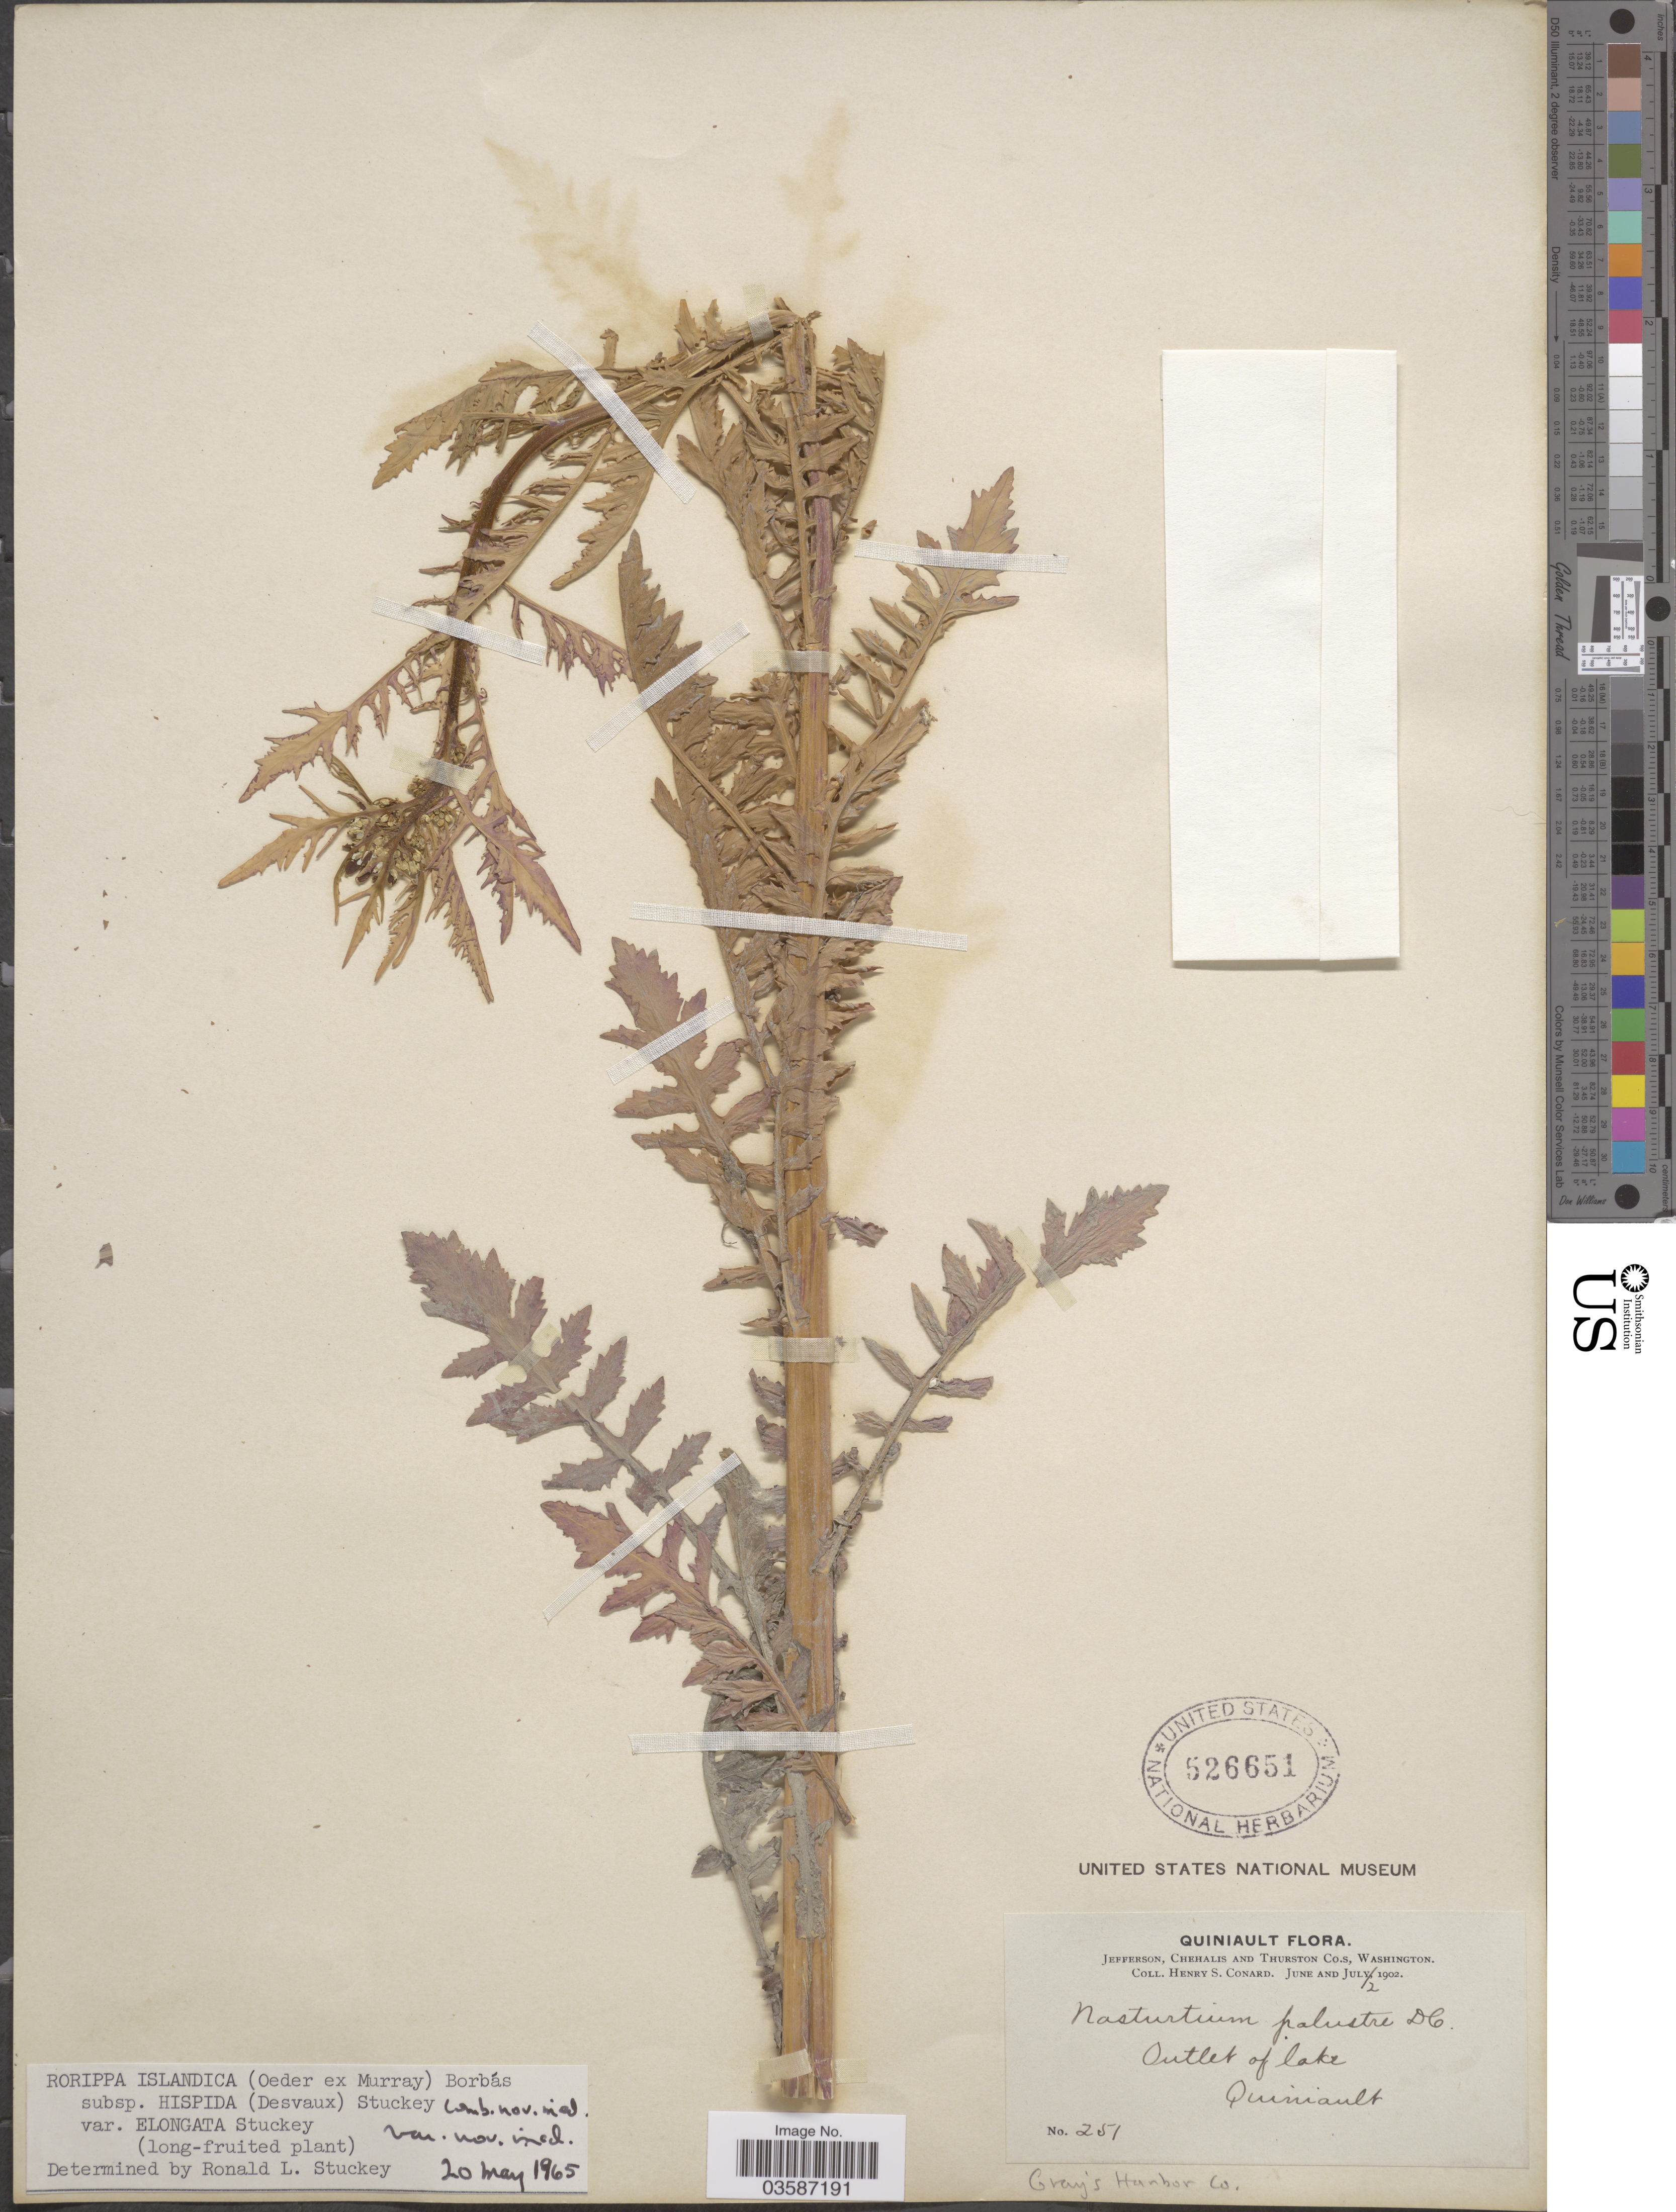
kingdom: Plantae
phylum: Tracheophyta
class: Magnoliopsida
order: Brassicales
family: Brassicaceae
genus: Rorippa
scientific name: Rorippa islandica var. elongata Stuckey var. nov. ined.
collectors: H. S. Conard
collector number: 251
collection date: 1902-07-02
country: United States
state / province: Washington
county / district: Thurston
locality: Jefferson, Chehalis and Thurston Co.s, Outlet of lake, Quiniault, Gray Harbor Co.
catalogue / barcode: US 526651